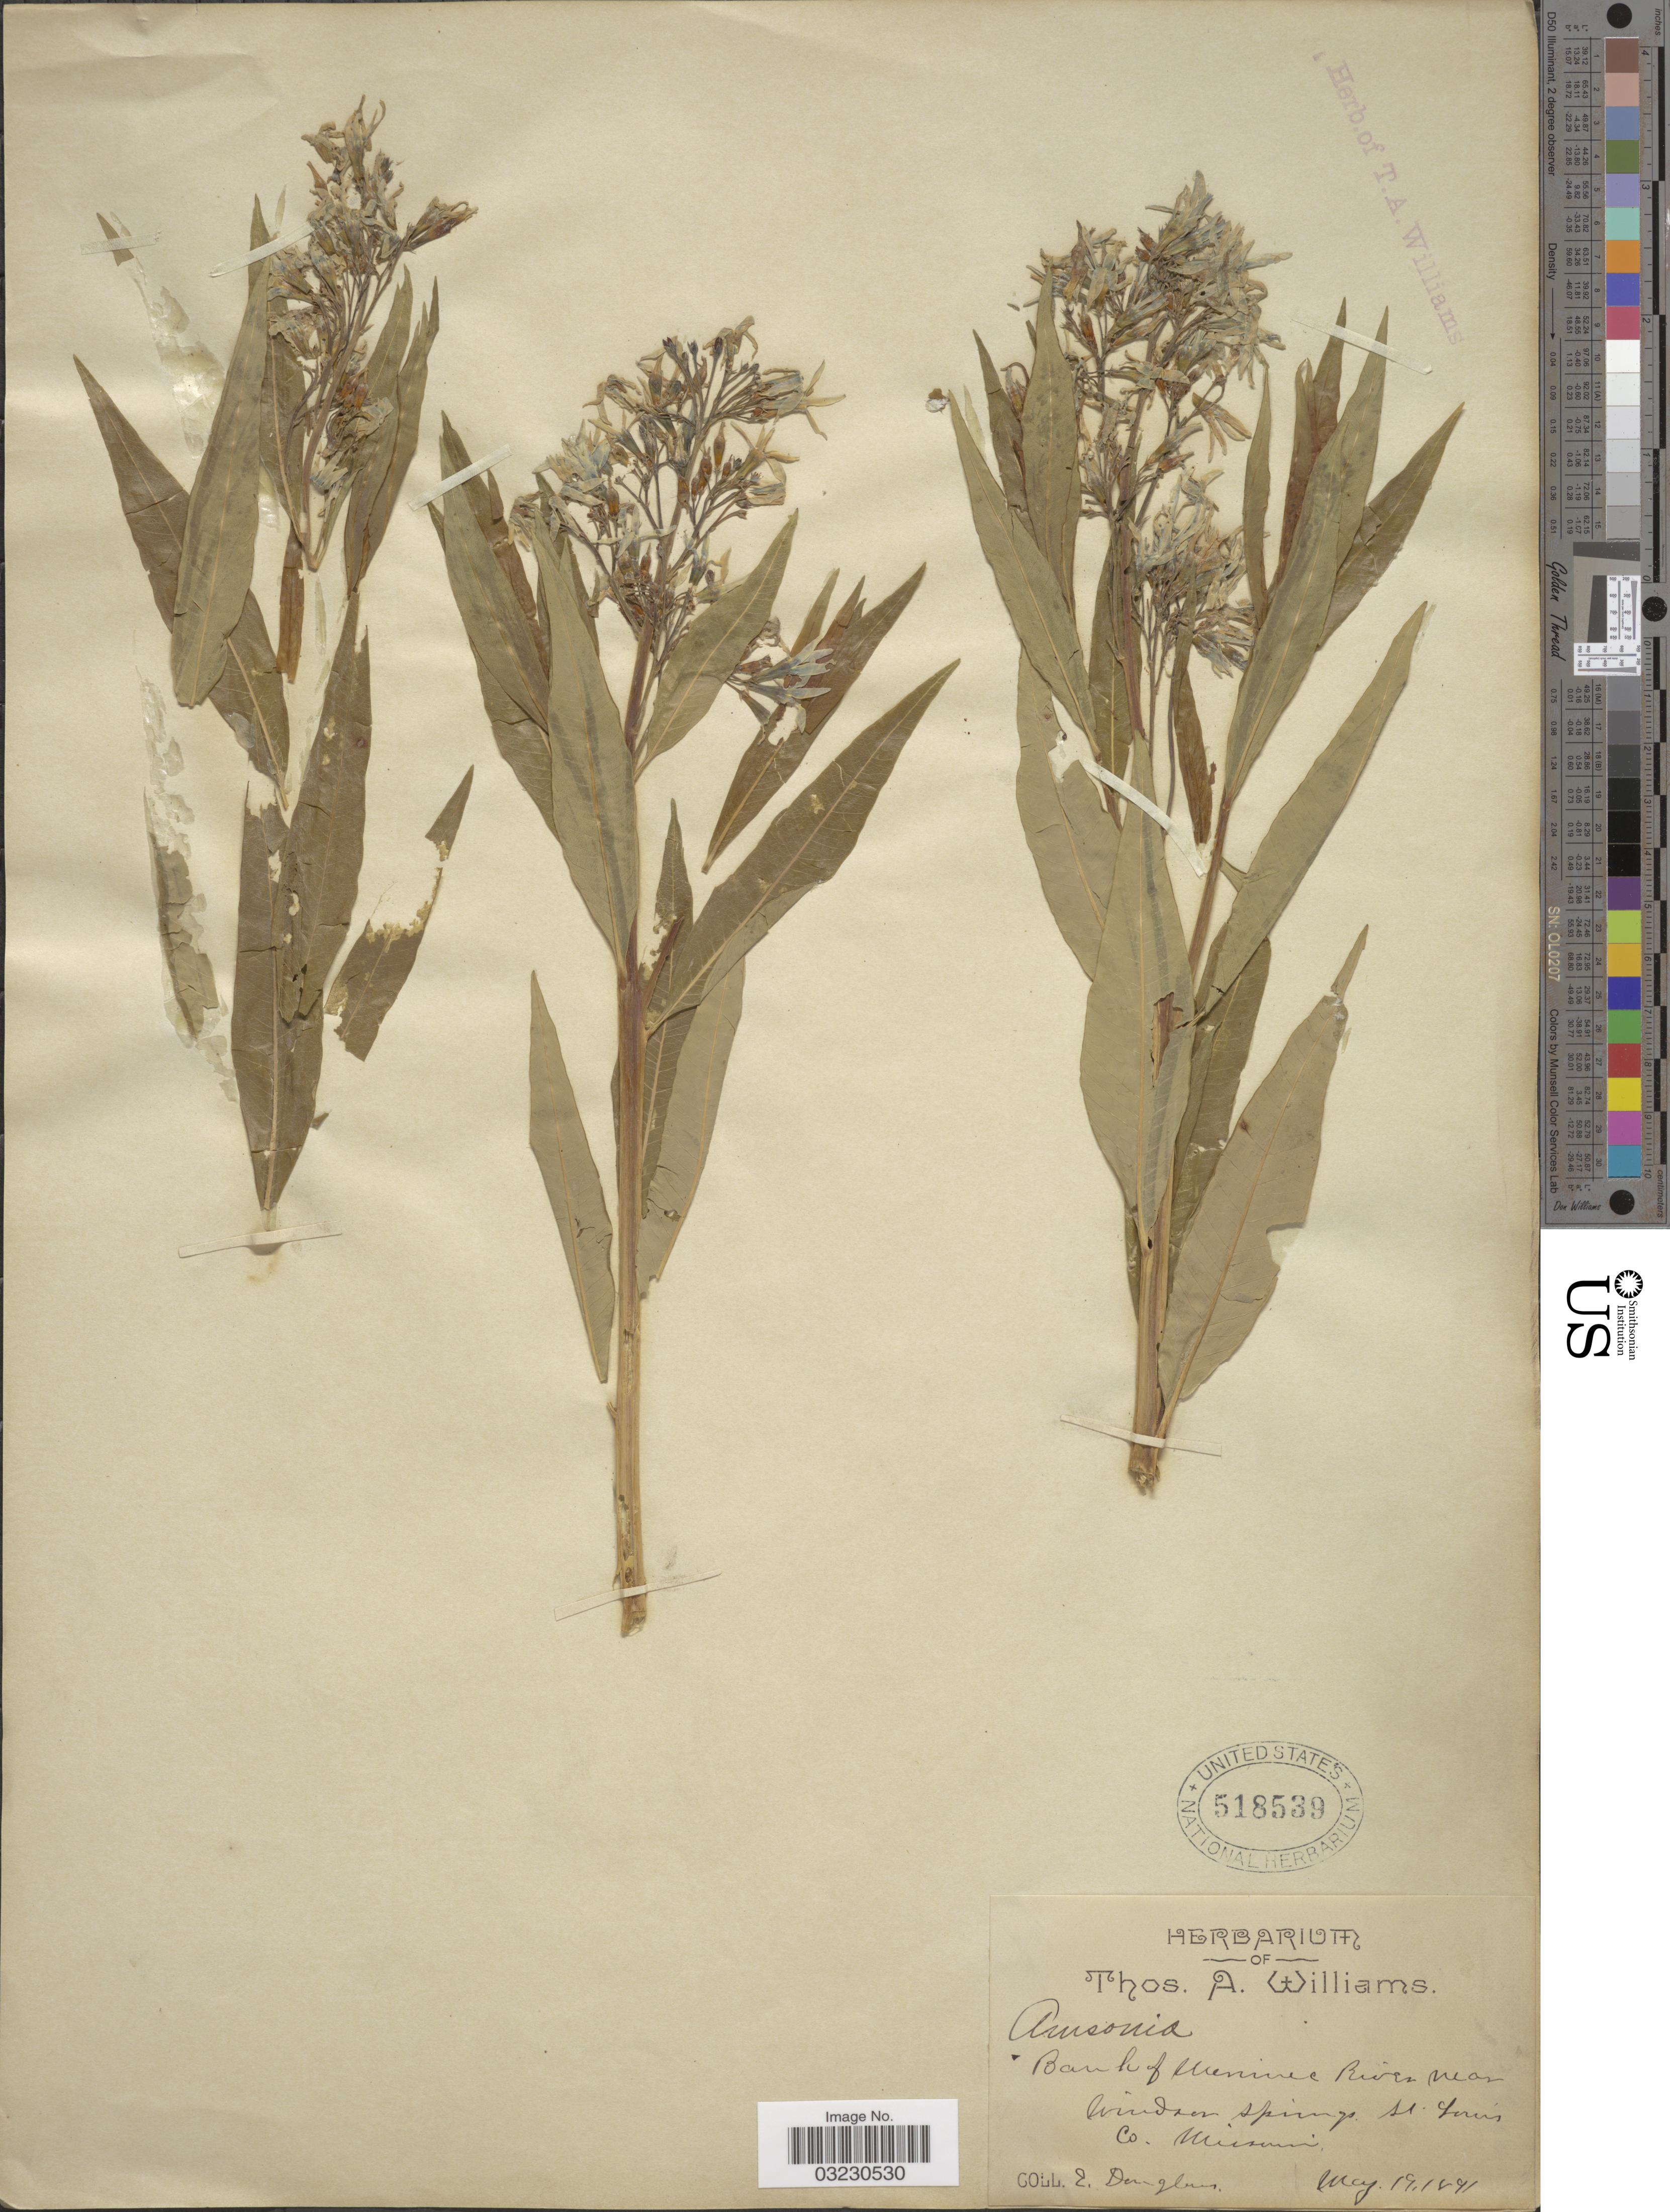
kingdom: Plantae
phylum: Tracheophyta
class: Magnoliopsida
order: Gentianales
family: Apocynaceae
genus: Amsonia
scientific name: Amsonia tabernaemontana var. gattingeri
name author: Woodson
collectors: E. M. Douglas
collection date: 1891-05-19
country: United States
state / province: Missouri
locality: Windsor springs. St. Louis Co.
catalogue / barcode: US 518539